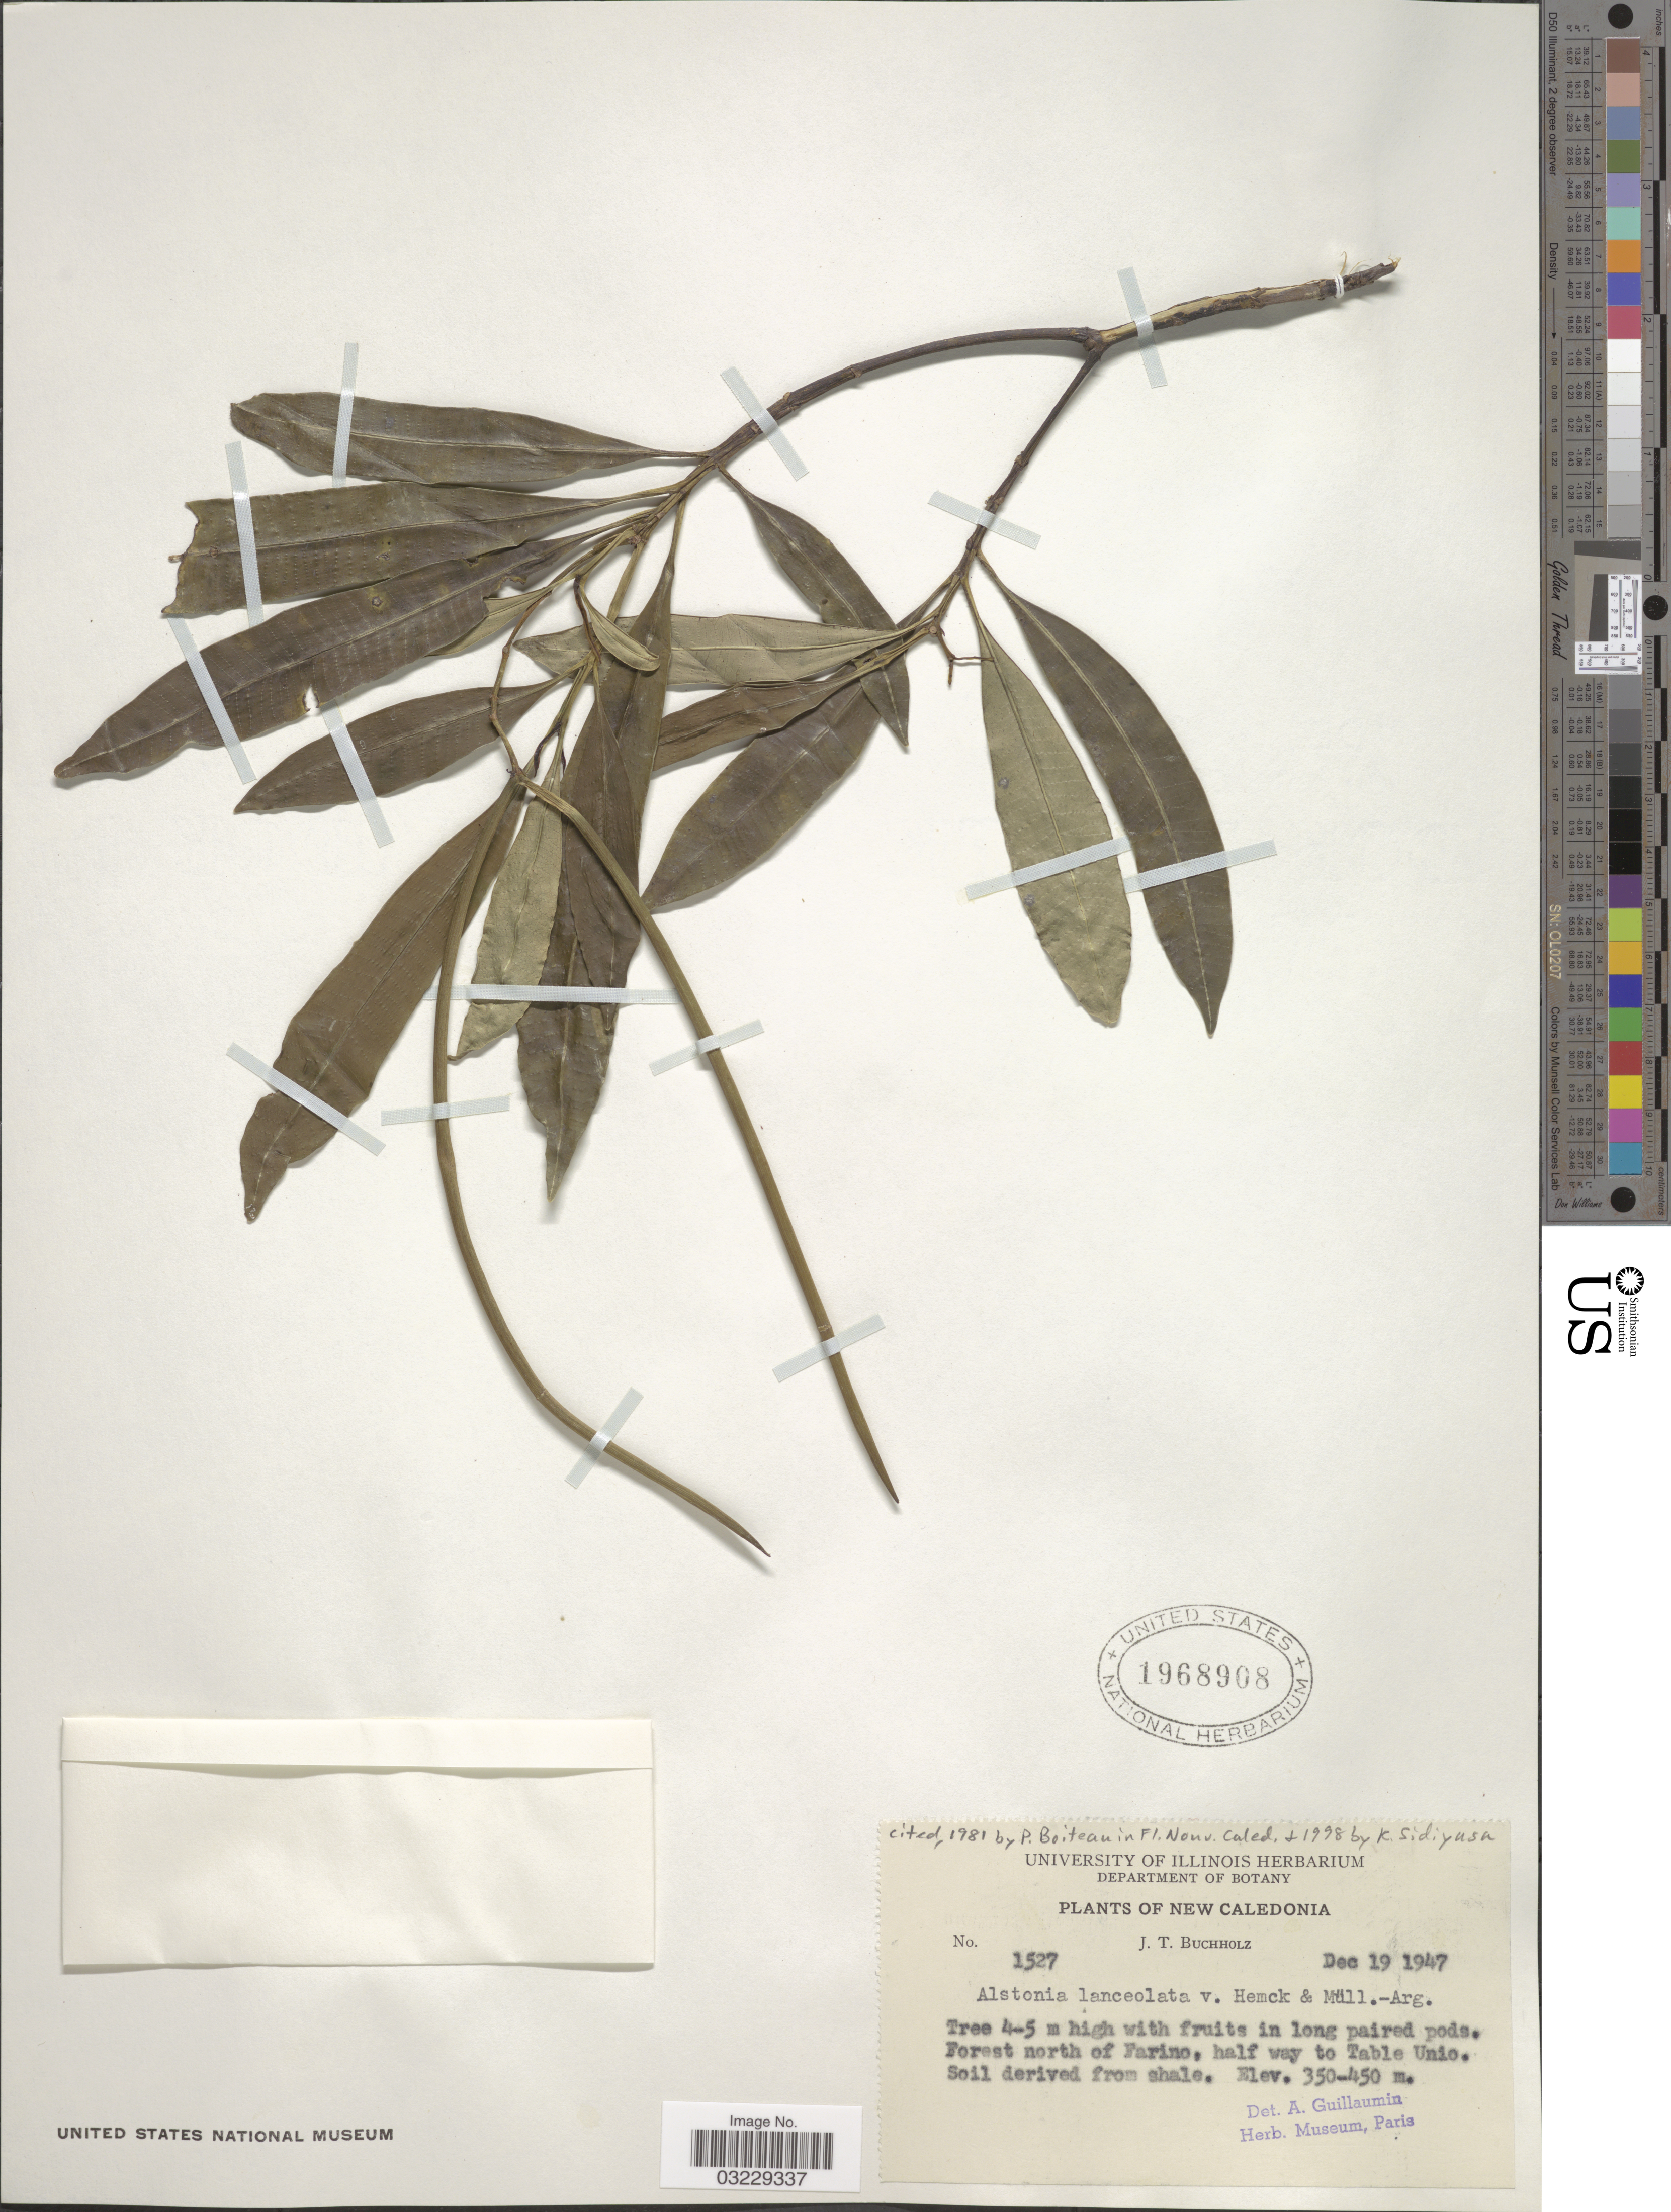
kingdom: Plantae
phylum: Tracheophyta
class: Magnoliopsida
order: Gentianales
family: Apocynaceae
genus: Alstonia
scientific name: Alstonia lanceolata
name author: Van Heurck & Müll. Arg.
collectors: J. T. Buchholz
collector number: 1527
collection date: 1947-12-19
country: New Caledonia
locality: Forest north of Farino, half way to Table Unio.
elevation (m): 350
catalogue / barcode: US 1968908